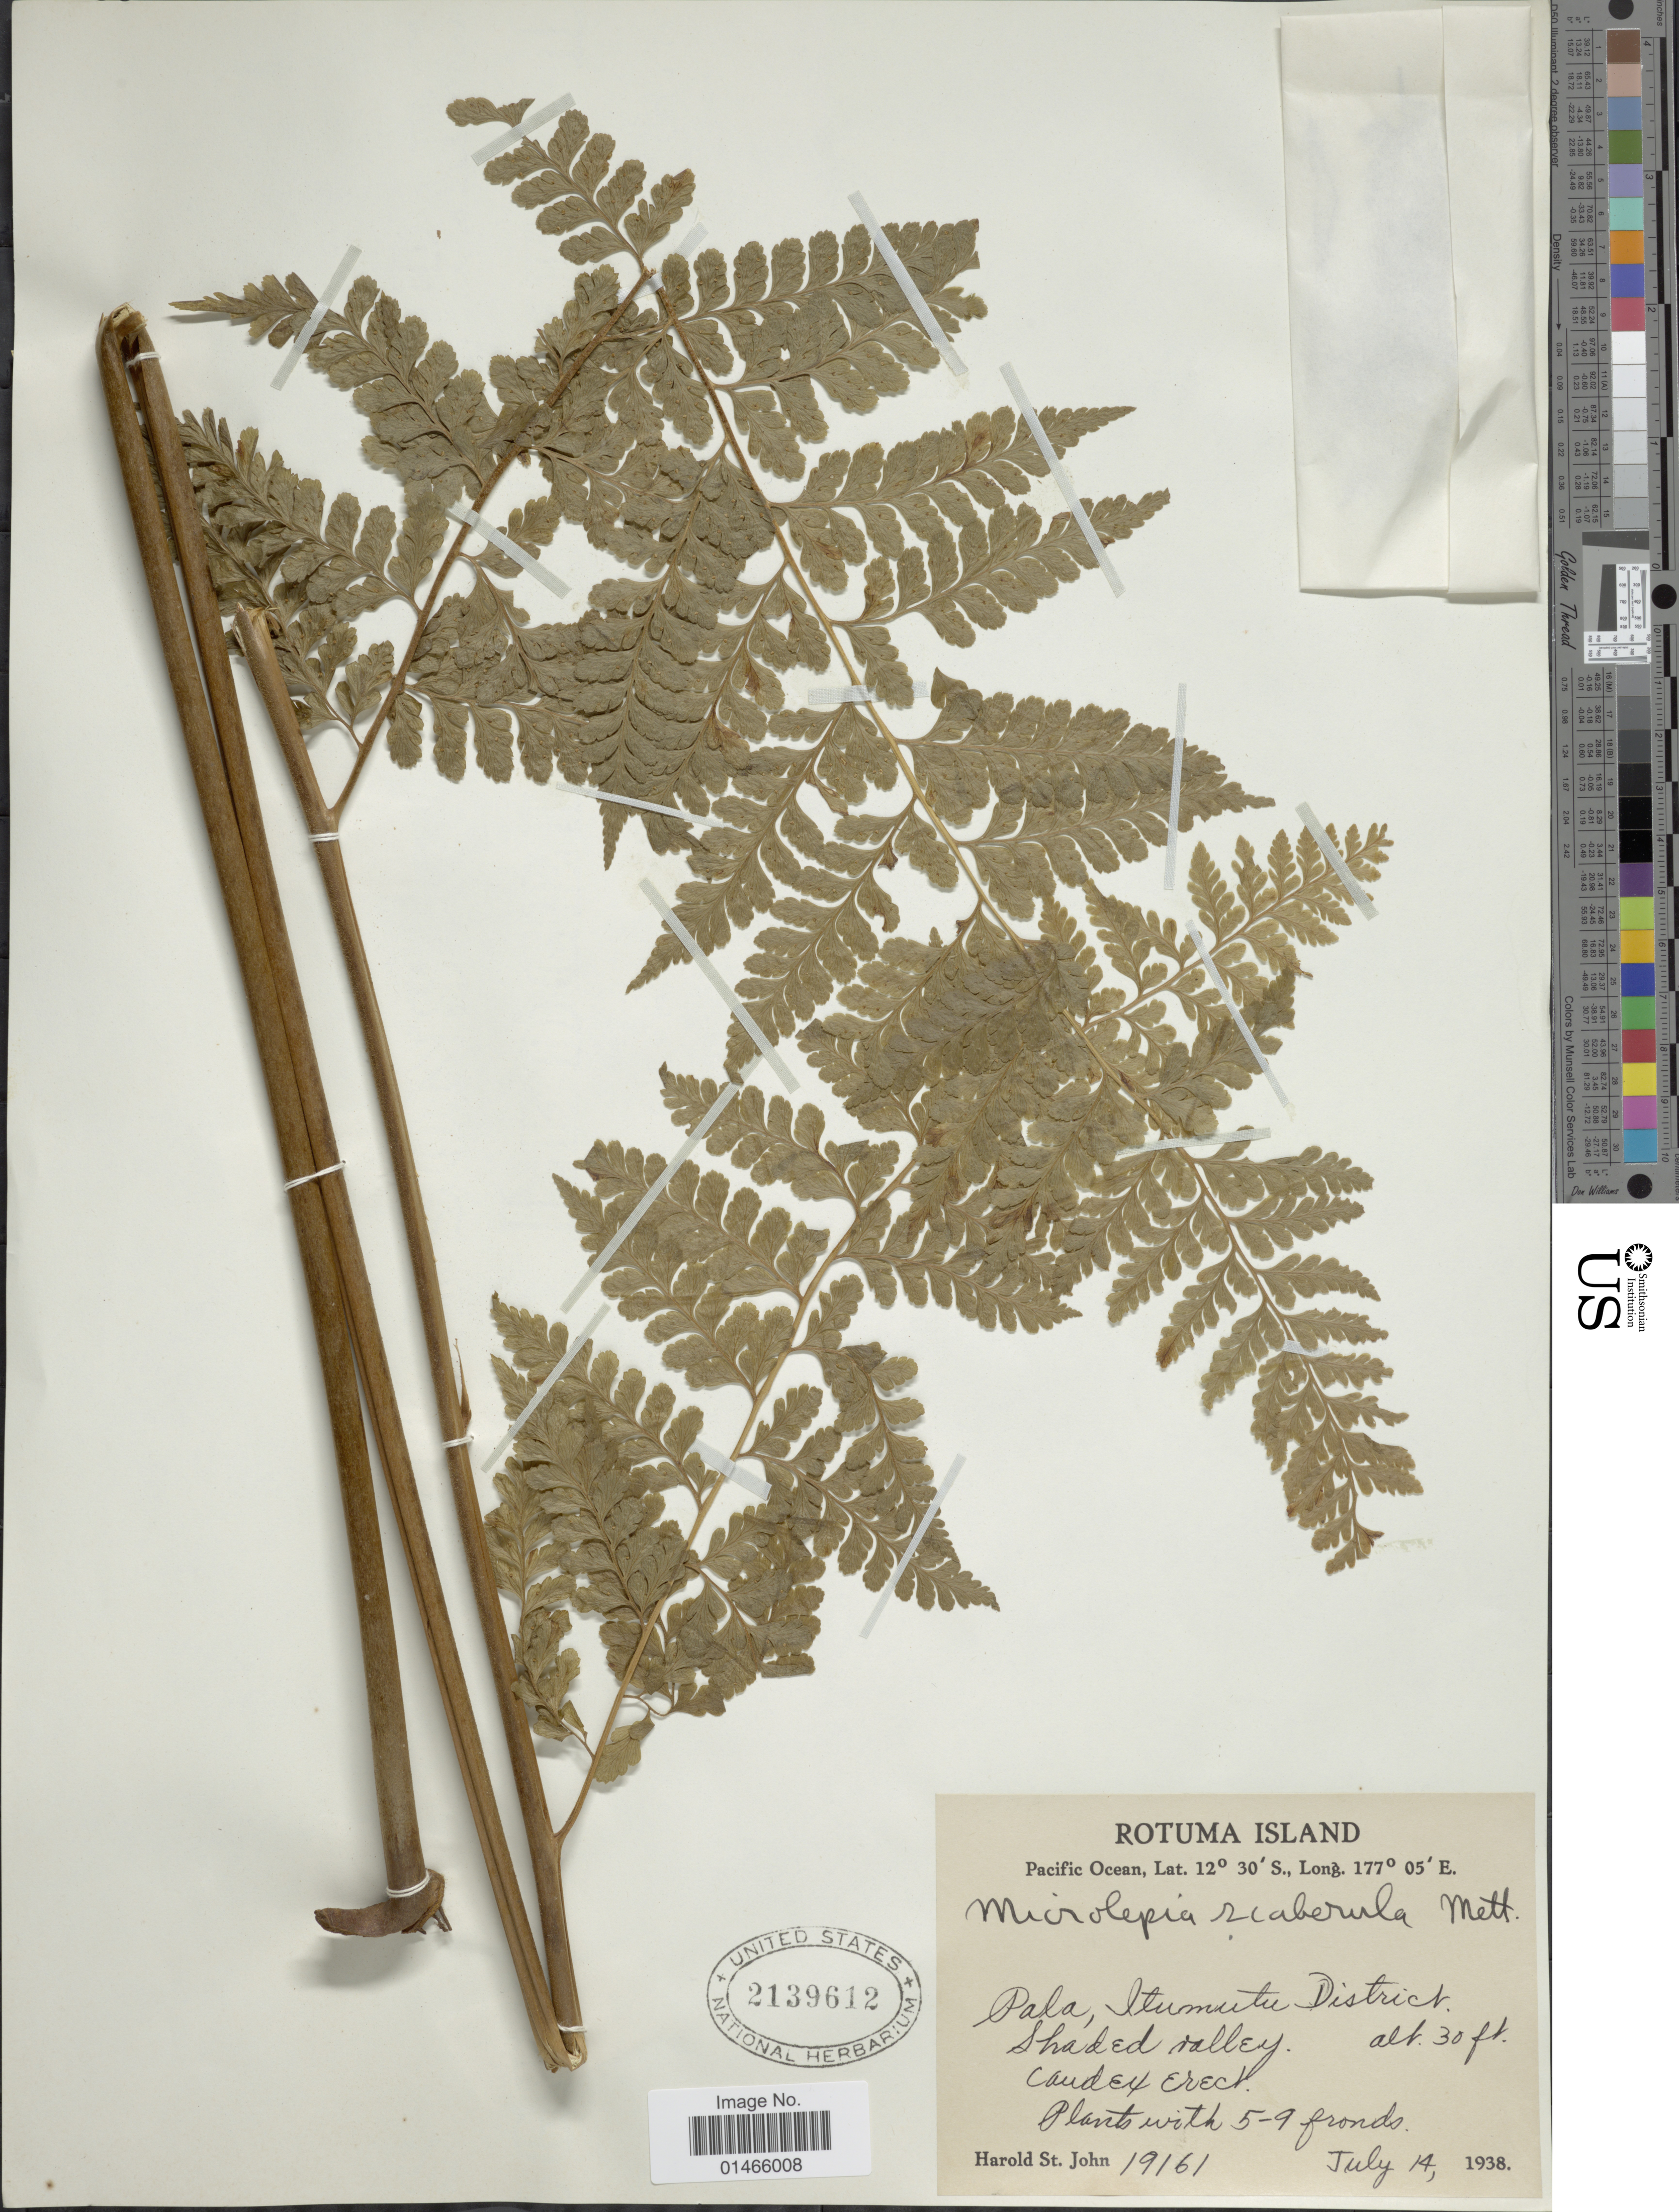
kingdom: Plantae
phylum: Tracheophyta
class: Polypodiopsida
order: Polypodiales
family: Dennstaedtiaceae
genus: Microlepia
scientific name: Microlepia scaberula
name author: Mett. ex Kuhn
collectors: H. St. John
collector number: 19161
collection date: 1938-07-14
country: Fiji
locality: Rotuma Island, Pala, Itumutu District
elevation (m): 9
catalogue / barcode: US 2139612